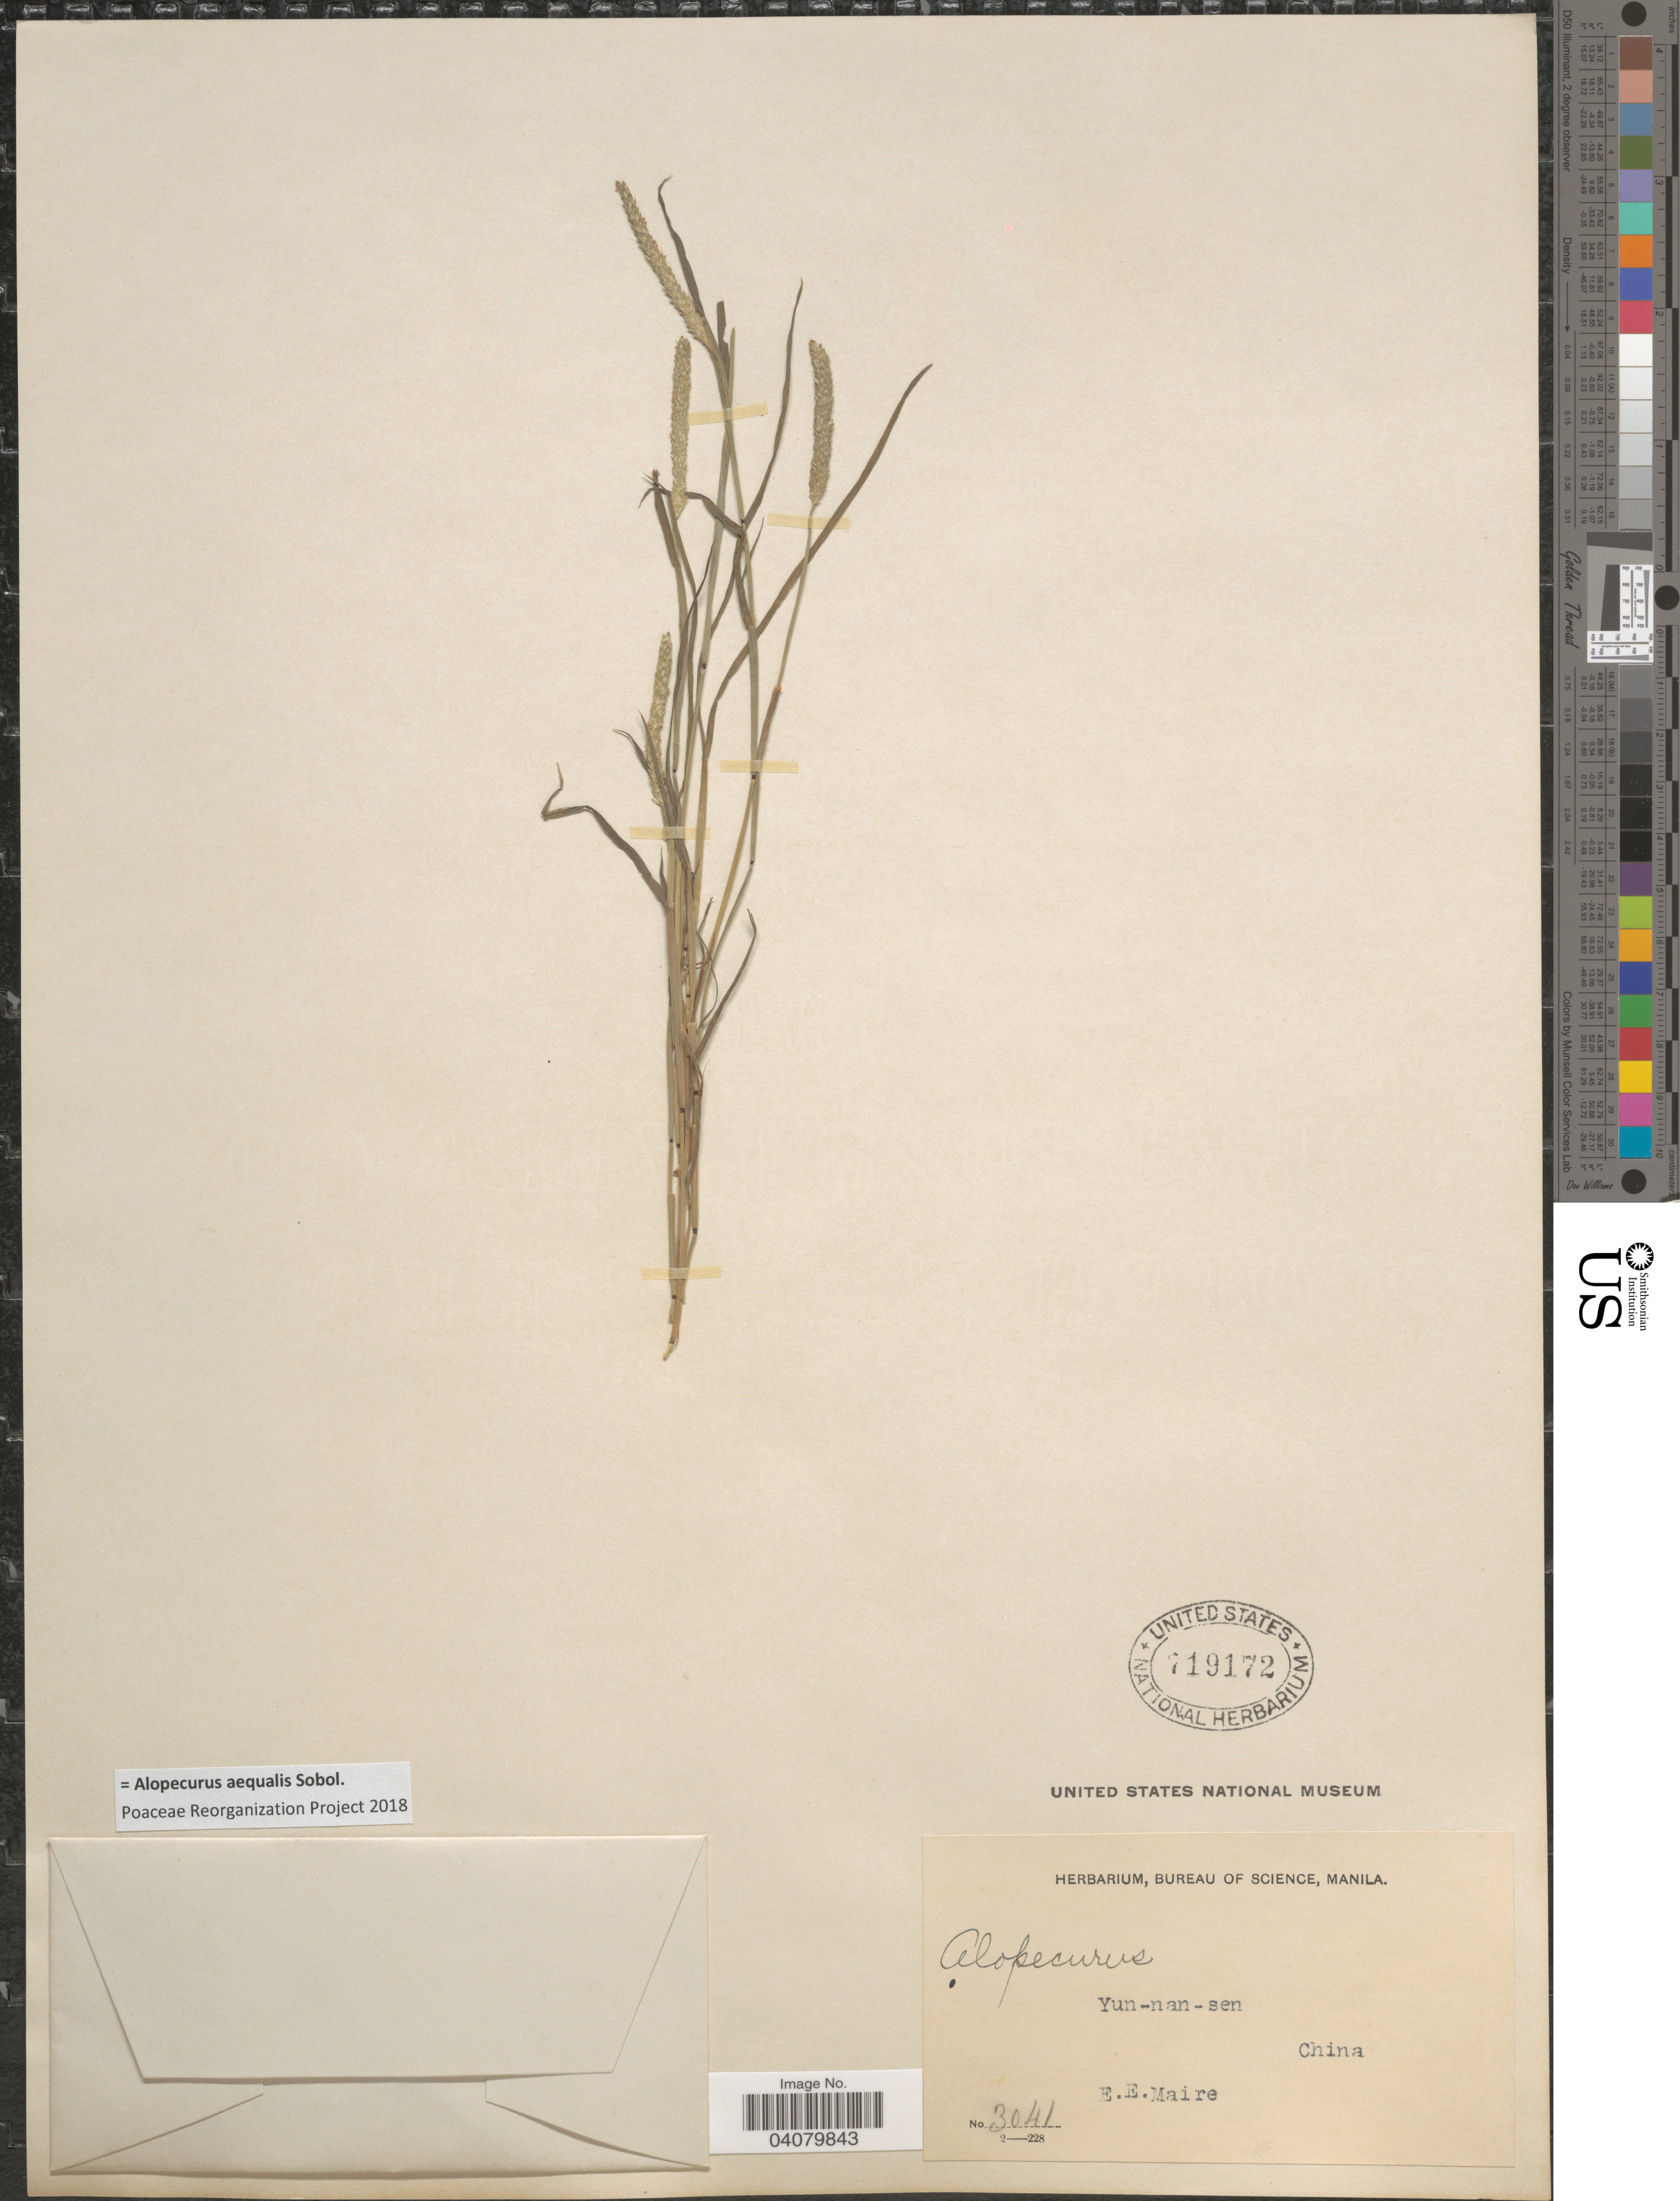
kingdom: Plantae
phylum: Tracheophyta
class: Liliopsida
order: Poales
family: Poaceae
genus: Alopecurus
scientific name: Alopecurus aequalis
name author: Sobol.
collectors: E. E. Maire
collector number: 3041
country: China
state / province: Yunnan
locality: Yun-nan-sen.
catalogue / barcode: US 719172